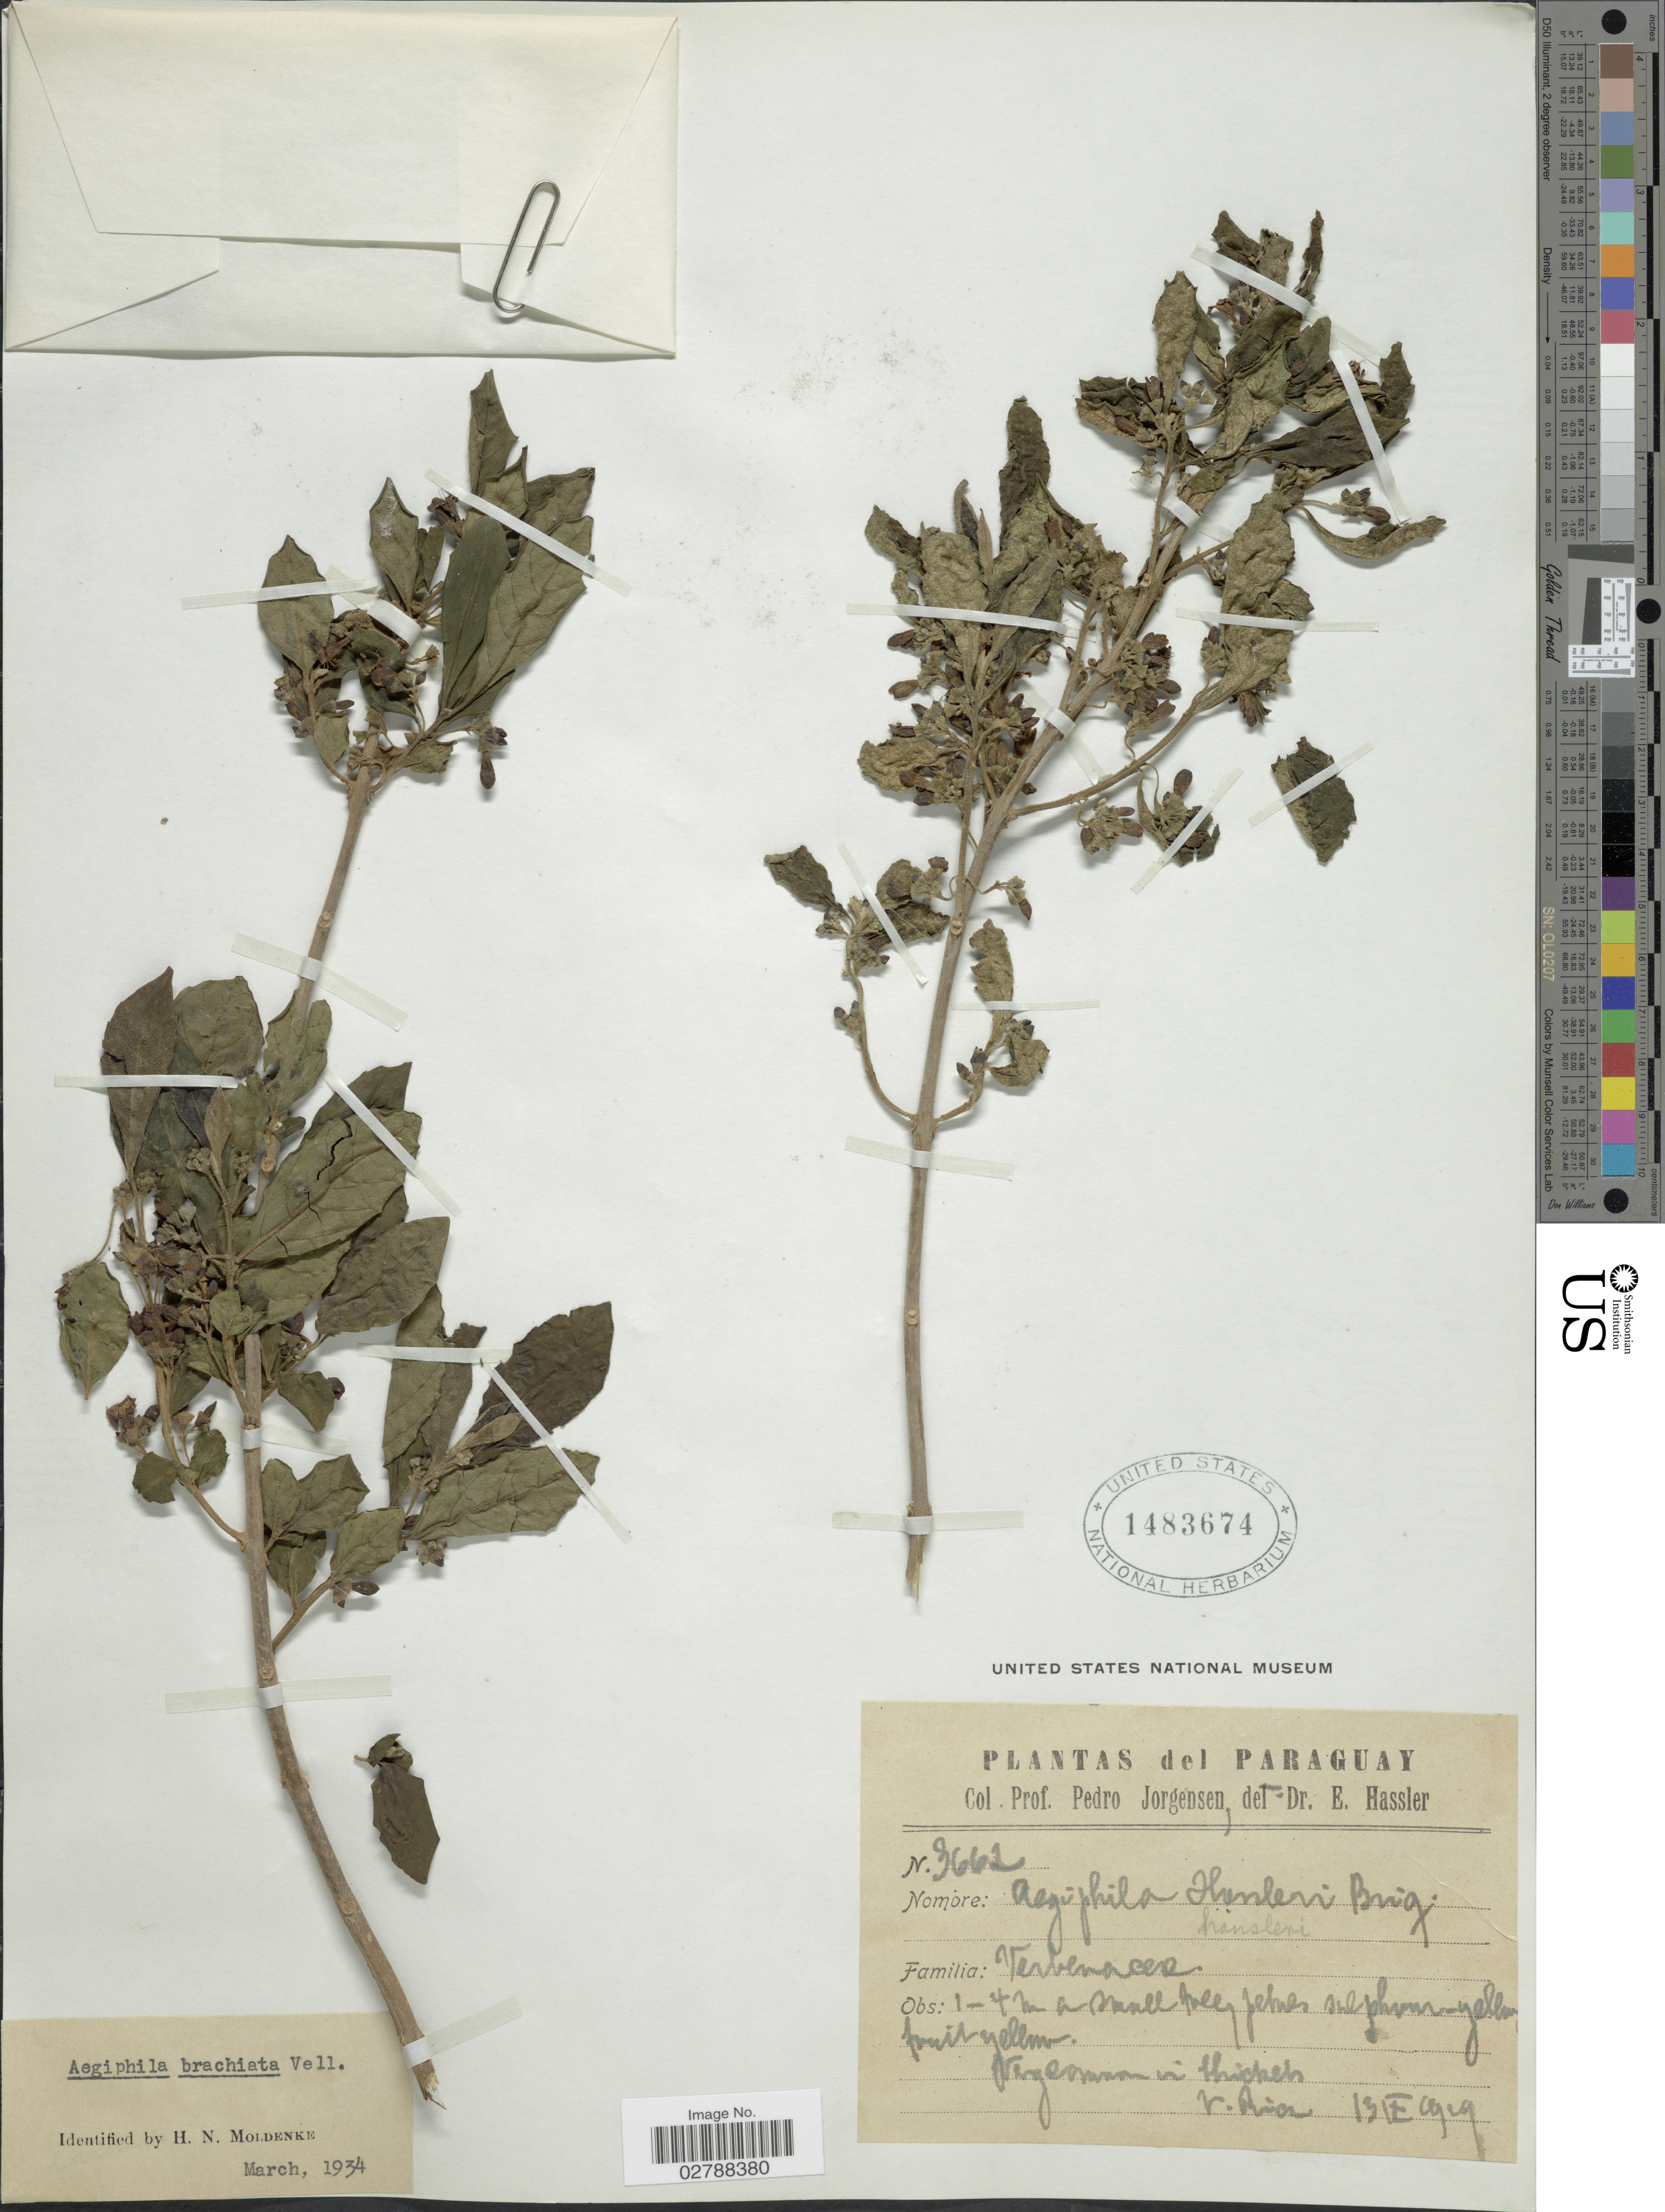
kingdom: Plantae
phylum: Tracheophyta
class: Magnoliopsida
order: Lamiales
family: Lamiaceae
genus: Aegiphila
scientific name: Aegiphila brachiata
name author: Vell.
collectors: P. Jörgensen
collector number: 3662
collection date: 1929-09-13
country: Paraguay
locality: V. Rica.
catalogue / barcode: US 1483674